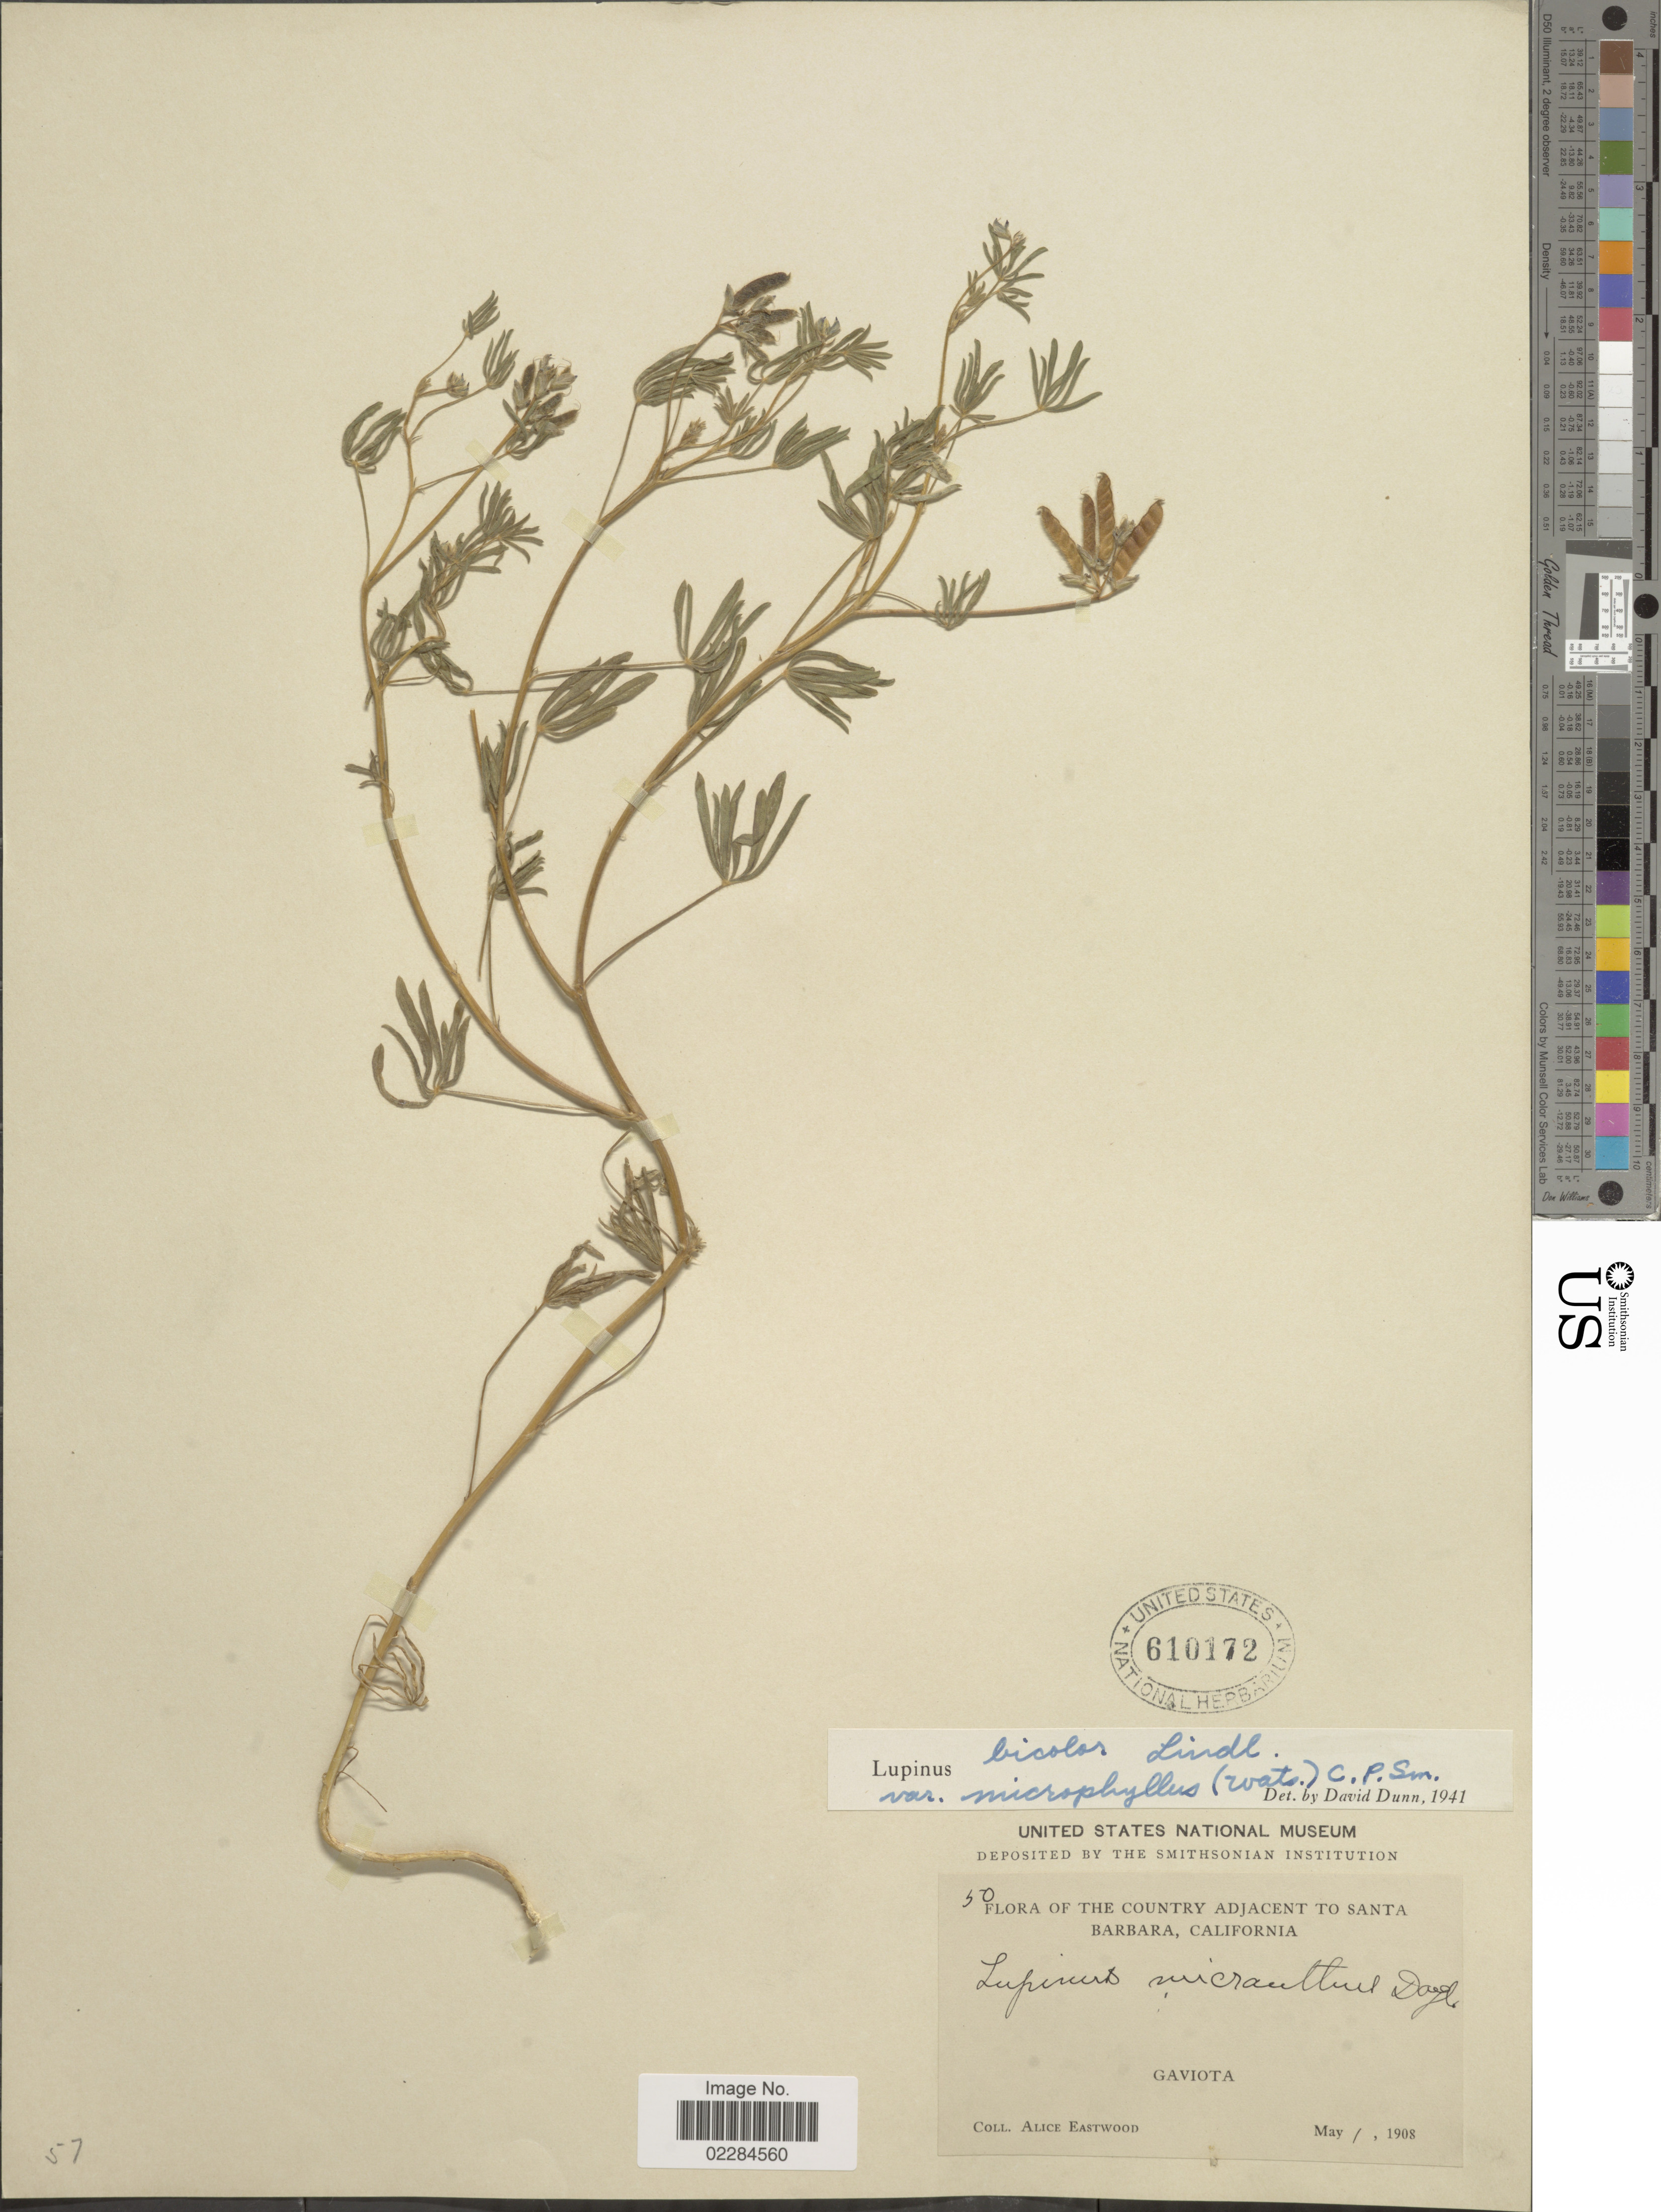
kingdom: Plantae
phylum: Tracheophyta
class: Magnoliopsida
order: Fabales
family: Fabaceae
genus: Lupinus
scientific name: Lupinus bicolor var. microphyllus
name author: Lindl.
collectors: A. Eastwood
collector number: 50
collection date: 1908-05-01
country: United States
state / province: California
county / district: Santa Barbara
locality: The country adjacent to Santa Barbara. Gaviota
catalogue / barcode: US 610172